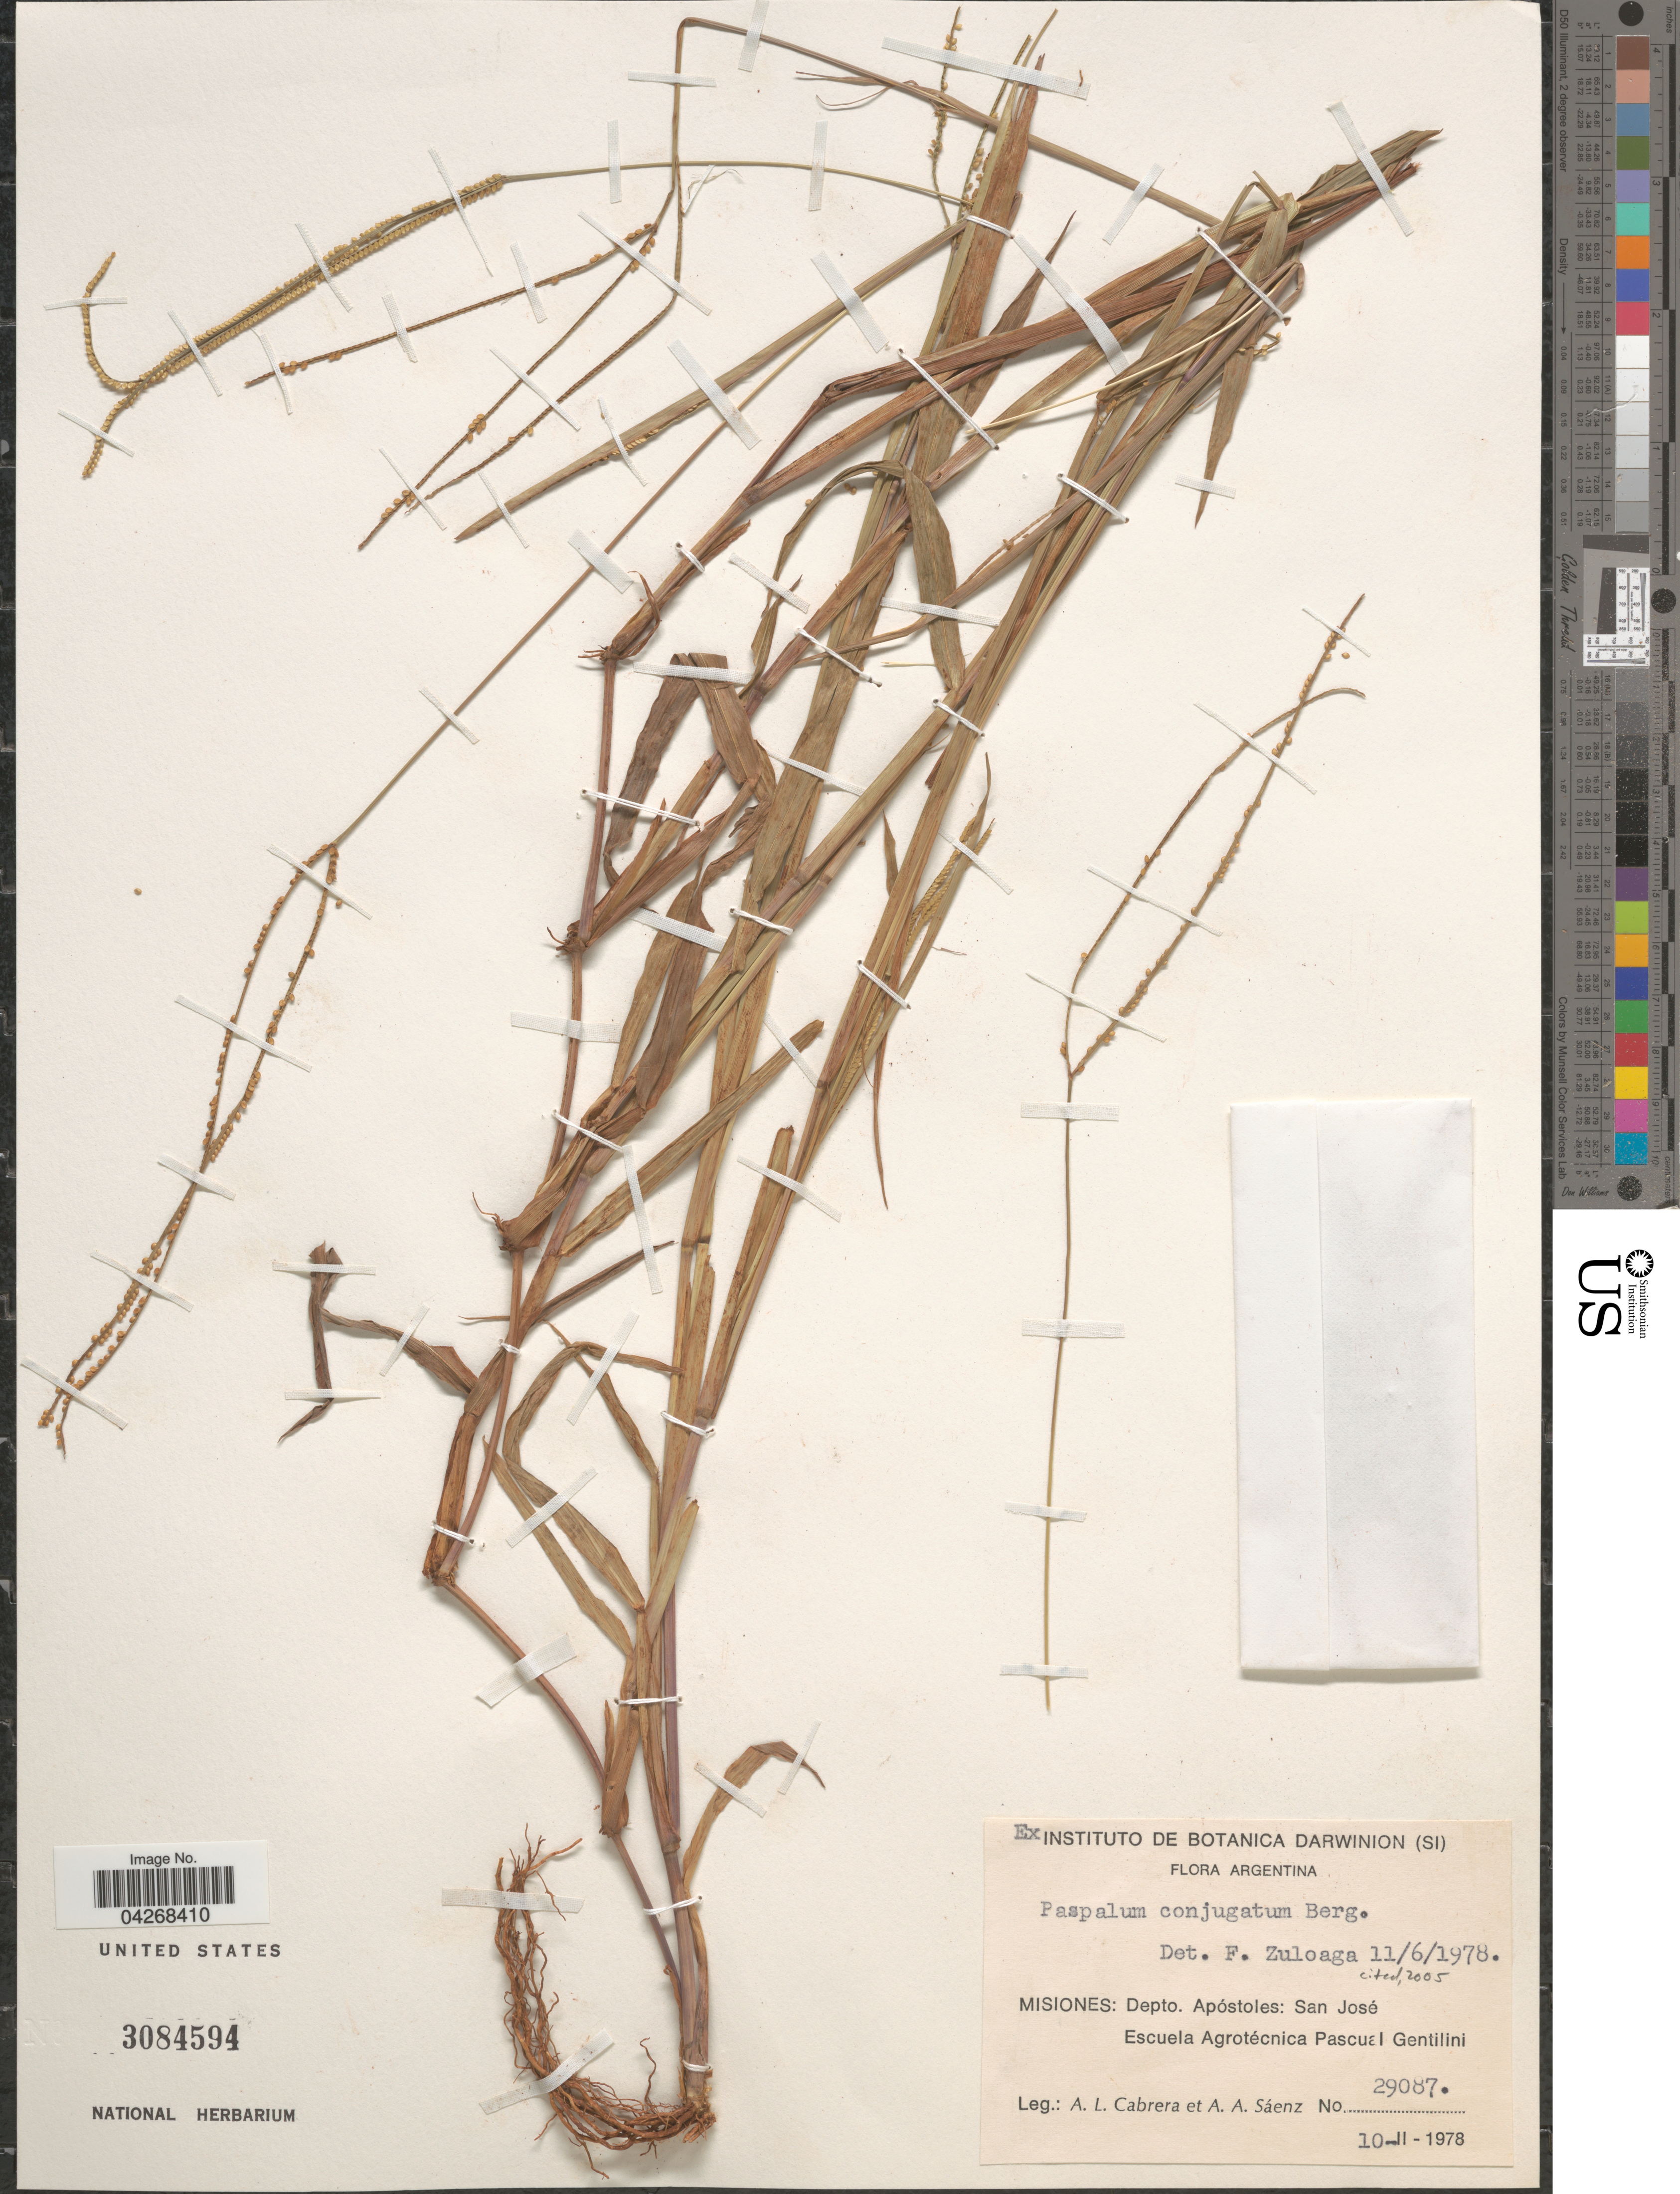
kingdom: Plantae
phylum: Tracheophyta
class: Liliopsida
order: Poales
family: Poaceae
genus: Paspalum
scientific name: Paspalum conjugatum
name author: P.J. Bergius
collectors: A. L. Cabrera & A. A. Saenz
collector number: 29087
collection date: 1978-02-10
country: Argentina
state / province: Misiones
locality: Depto. Apóstoles: San José. Escuela Agrotécnica Pascual Gentilini.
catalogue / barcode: US 3084594